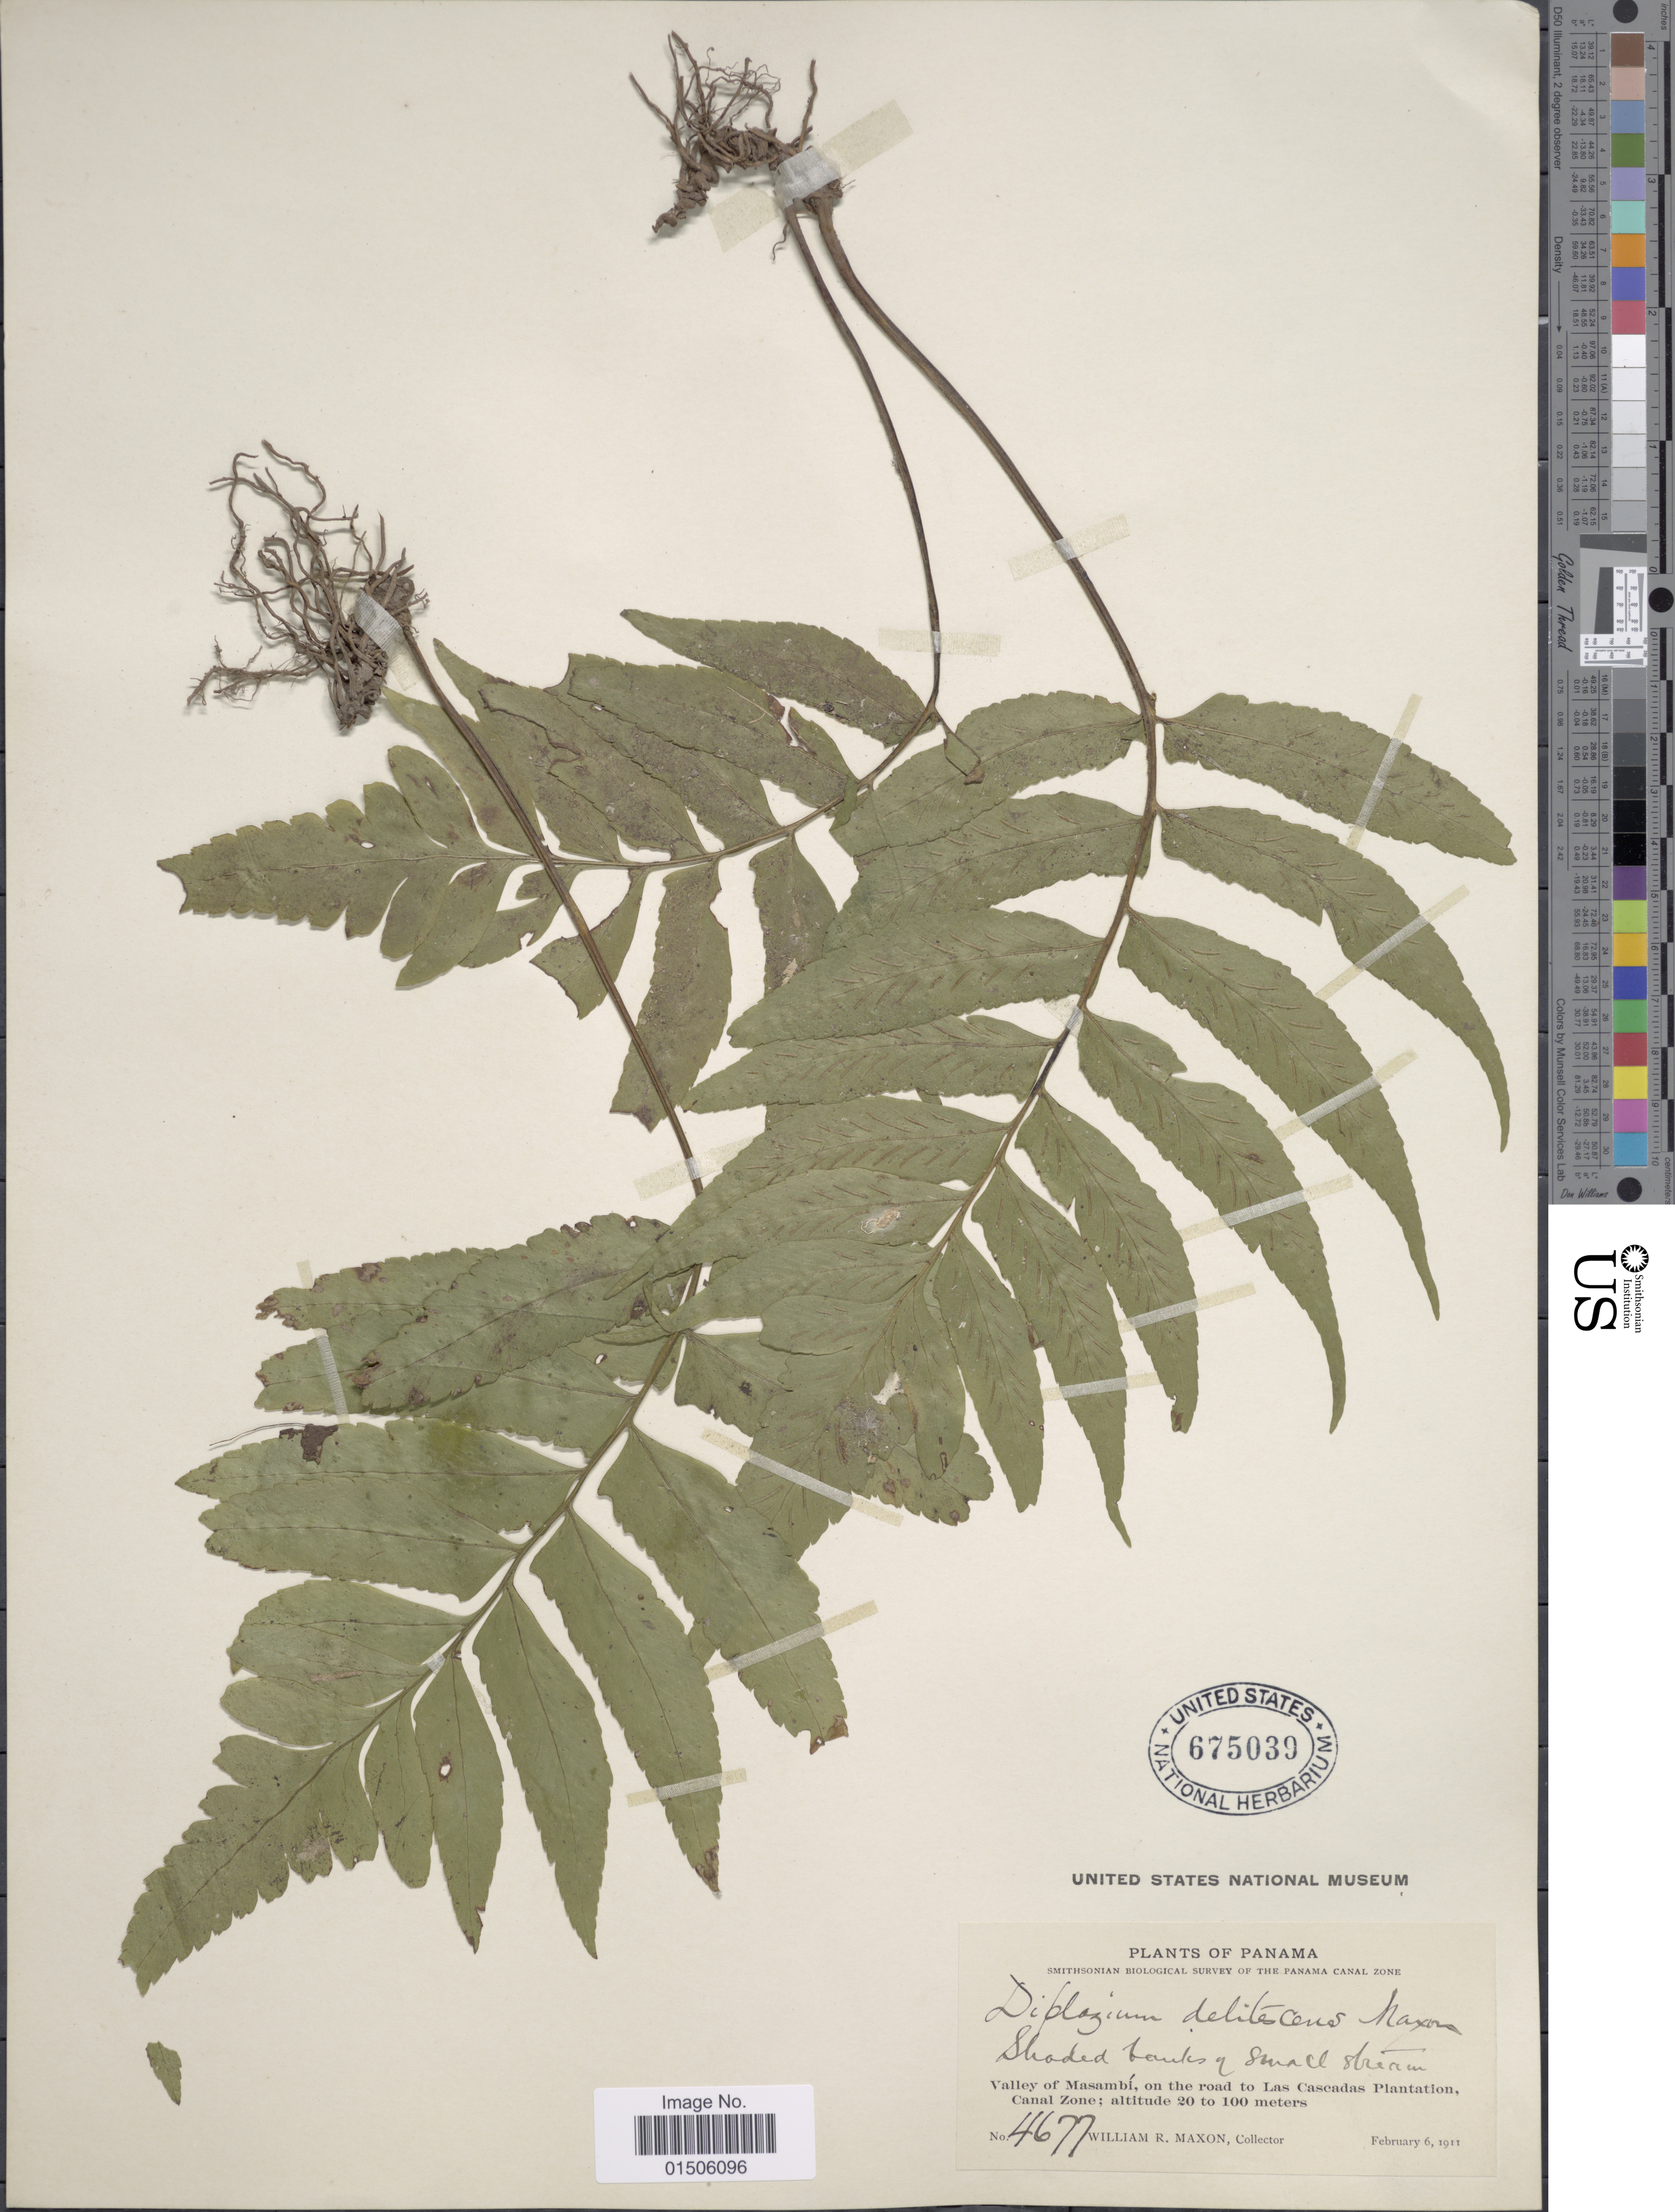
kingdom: Plantae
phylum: Tracheophyta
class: Polypodiopsida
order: Polypodiales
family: Aspleniaceae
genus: Asplenium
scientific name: Asplenium delitescens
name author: (Maxon) L.D. Gómez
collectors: W. R. Maxon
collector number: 4677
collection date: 1911-02-06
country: Panama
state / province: Colón / Panamá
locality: Shaded banks of small stream, Valley of Masambí, on the road to Las Cascadas Plantation, Canal Zone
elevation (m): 20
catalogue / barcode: US 675039